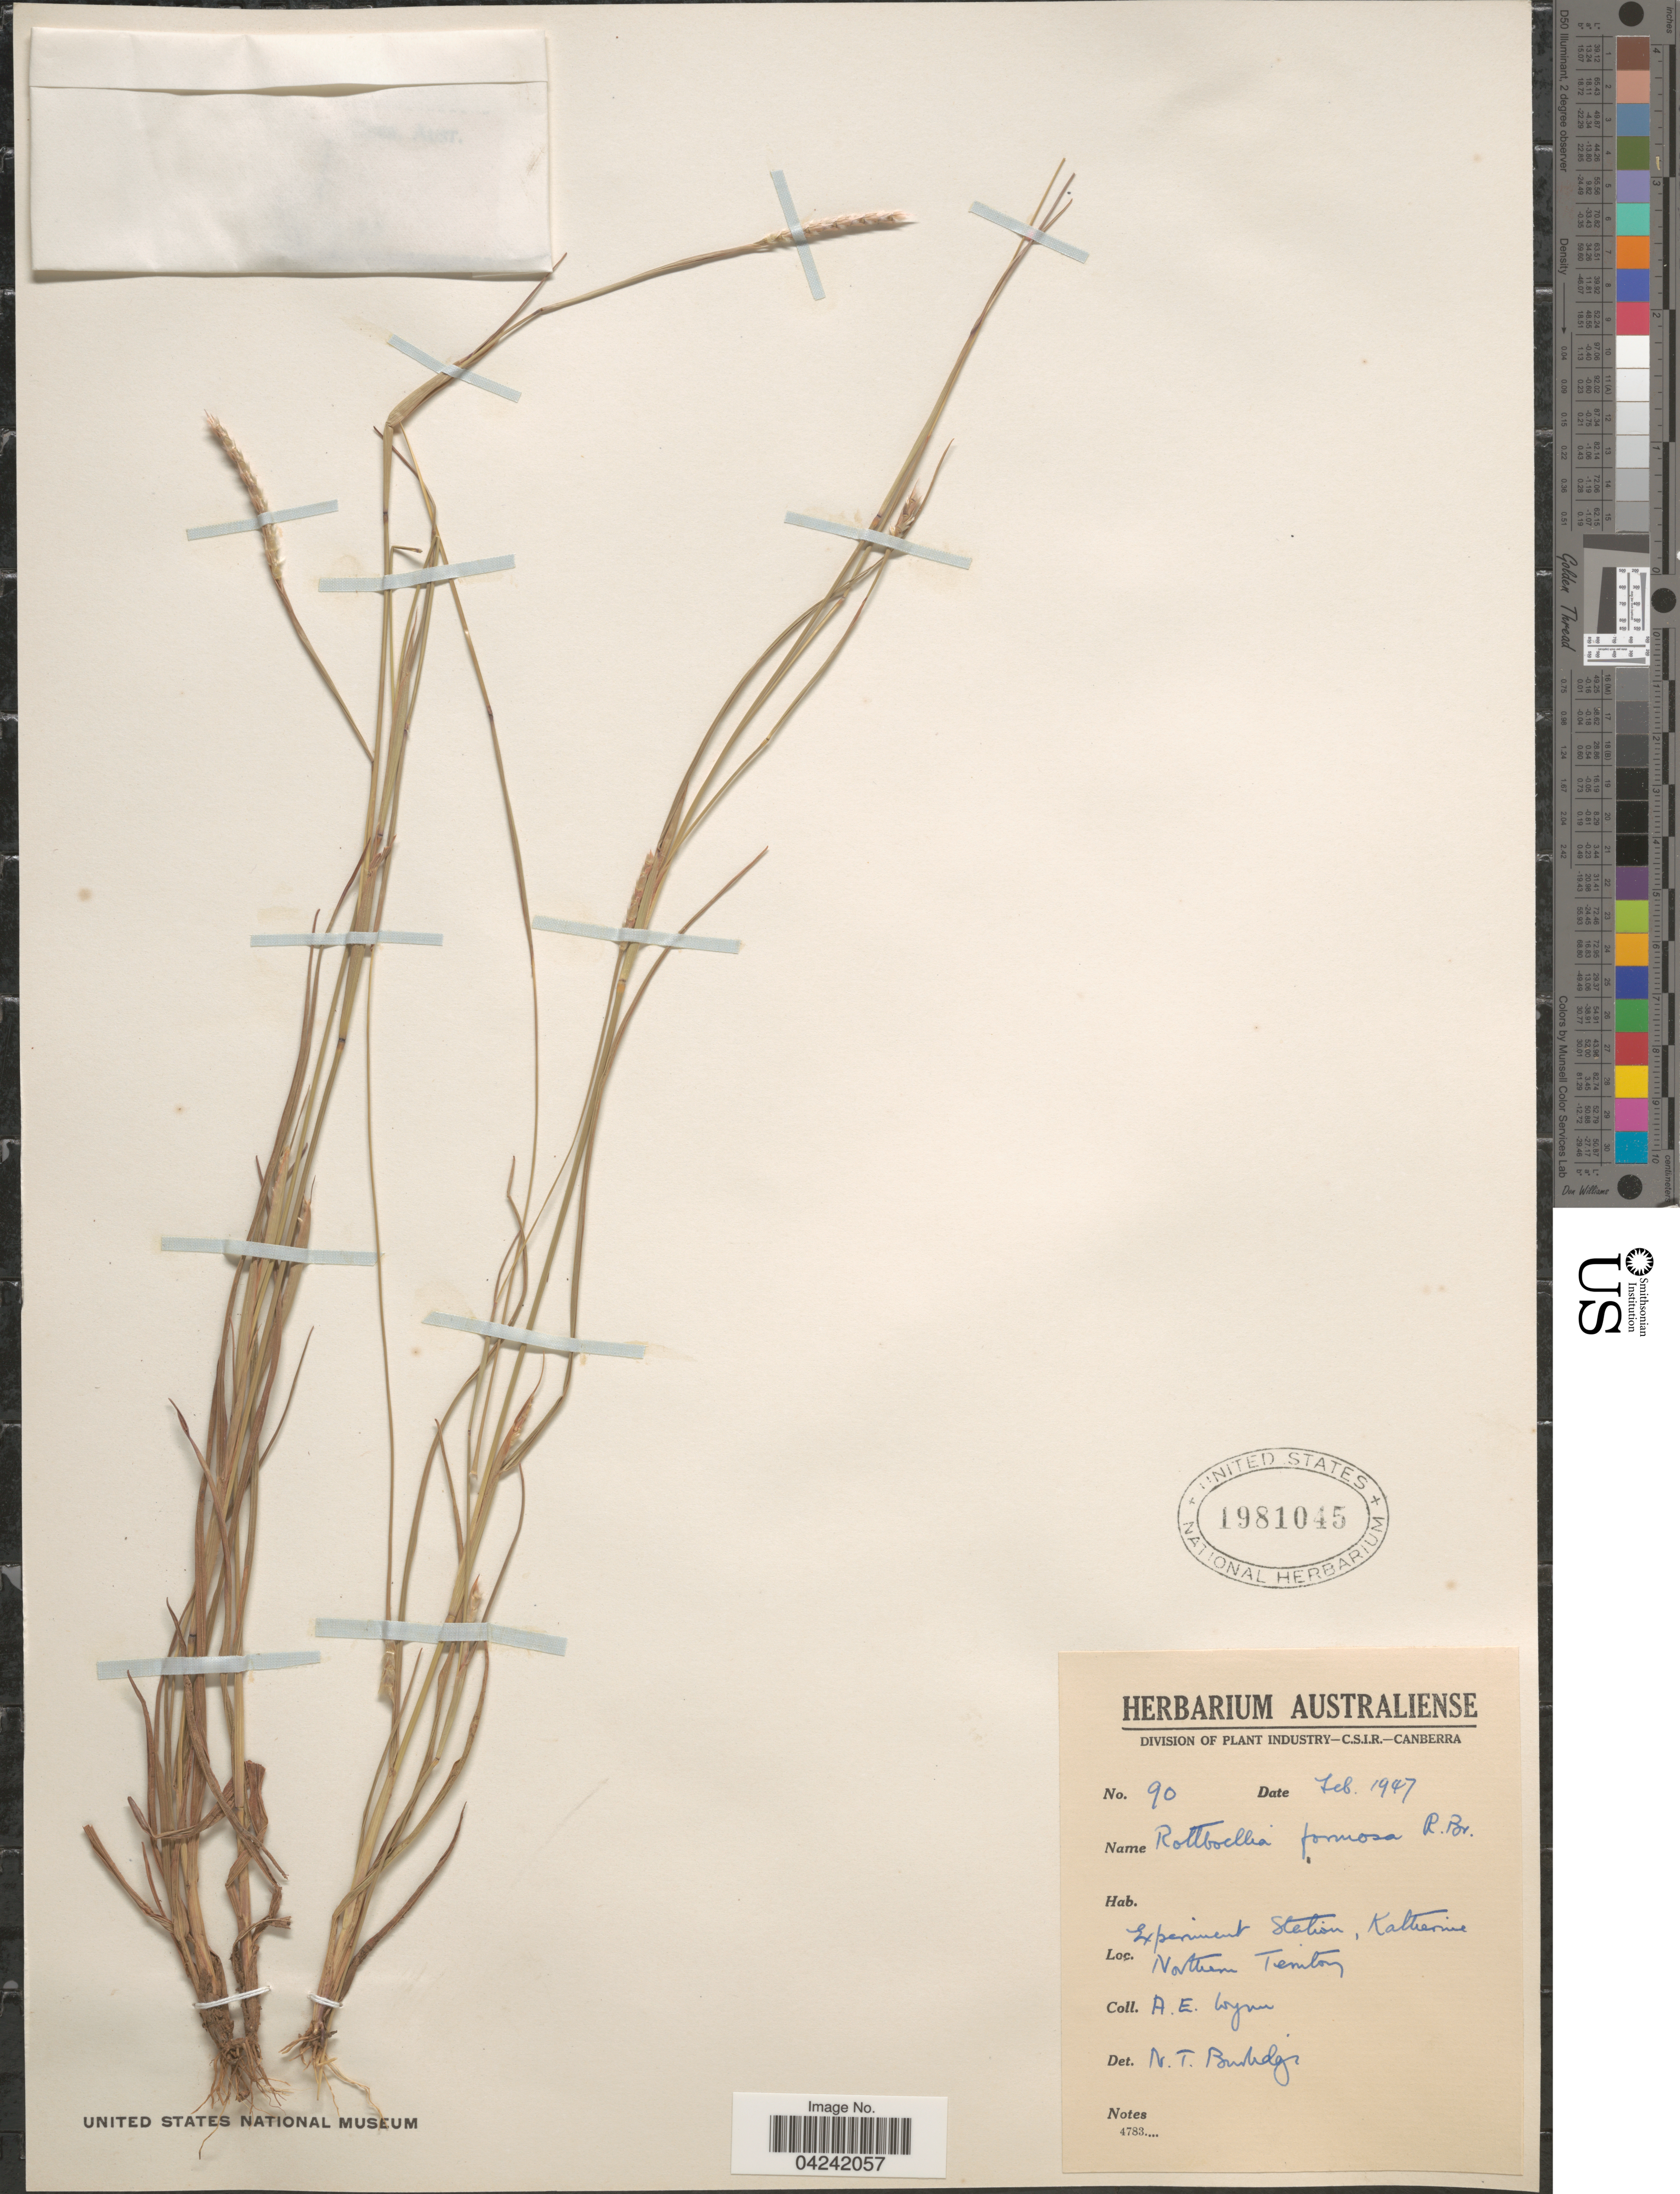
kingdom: Plantae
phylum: Tracheophyta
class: Liliopsida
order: Poales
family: Poaceae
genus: Mnesithea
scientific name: Mnesithea formosa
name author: (R. Br.) de Koning & Sosef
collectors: N. Barkley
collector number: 90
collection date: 1947-02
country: Australia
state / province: Northern Territory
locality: Experiment Station, Katherine.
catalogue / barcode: US 1981045